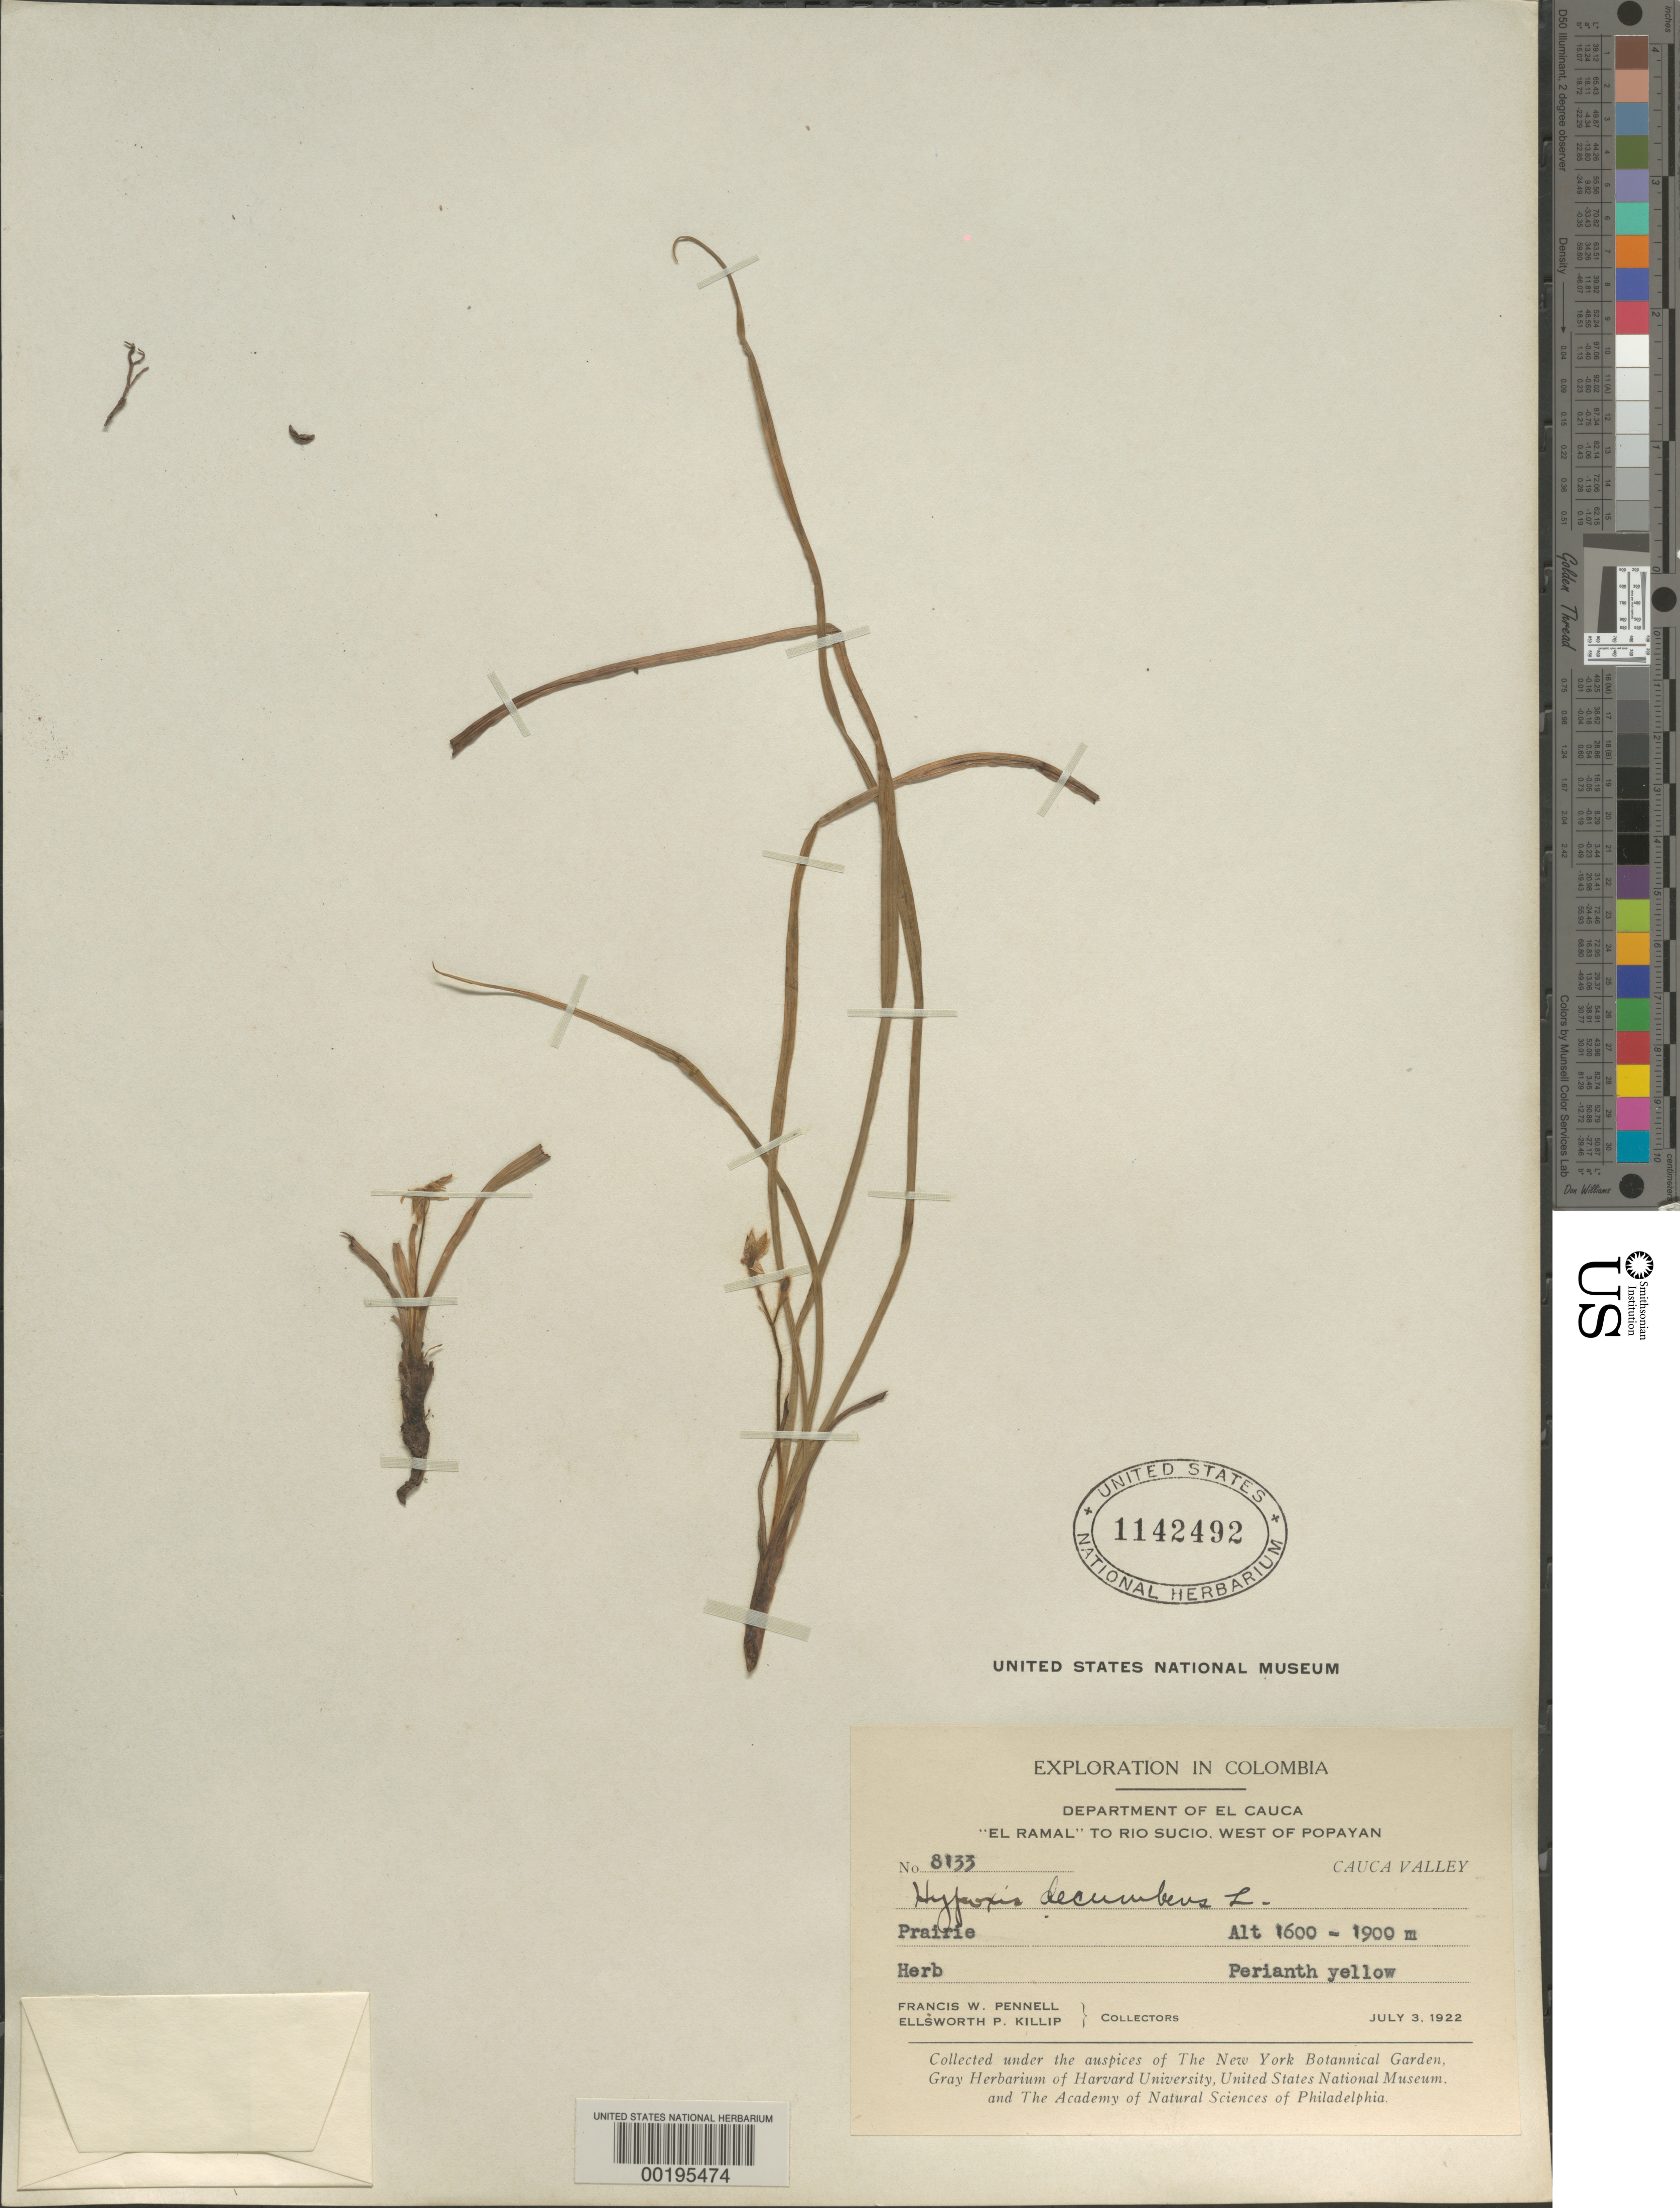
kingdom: Plantae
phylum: Tracheophyta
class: Liliopsida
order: Asparagales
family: Hypoxidaceae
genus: Hypoxis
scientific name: Hypoxis decumbens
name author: L.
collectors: E. P. Killip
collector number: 8133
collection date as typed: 03 Jul 1922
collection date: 1922-07-03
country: Colombia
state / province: Cauca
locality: El Ramal to Rio Sucio, W of Popayan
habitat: Prairie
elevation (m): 1600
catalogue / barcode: US 1142492